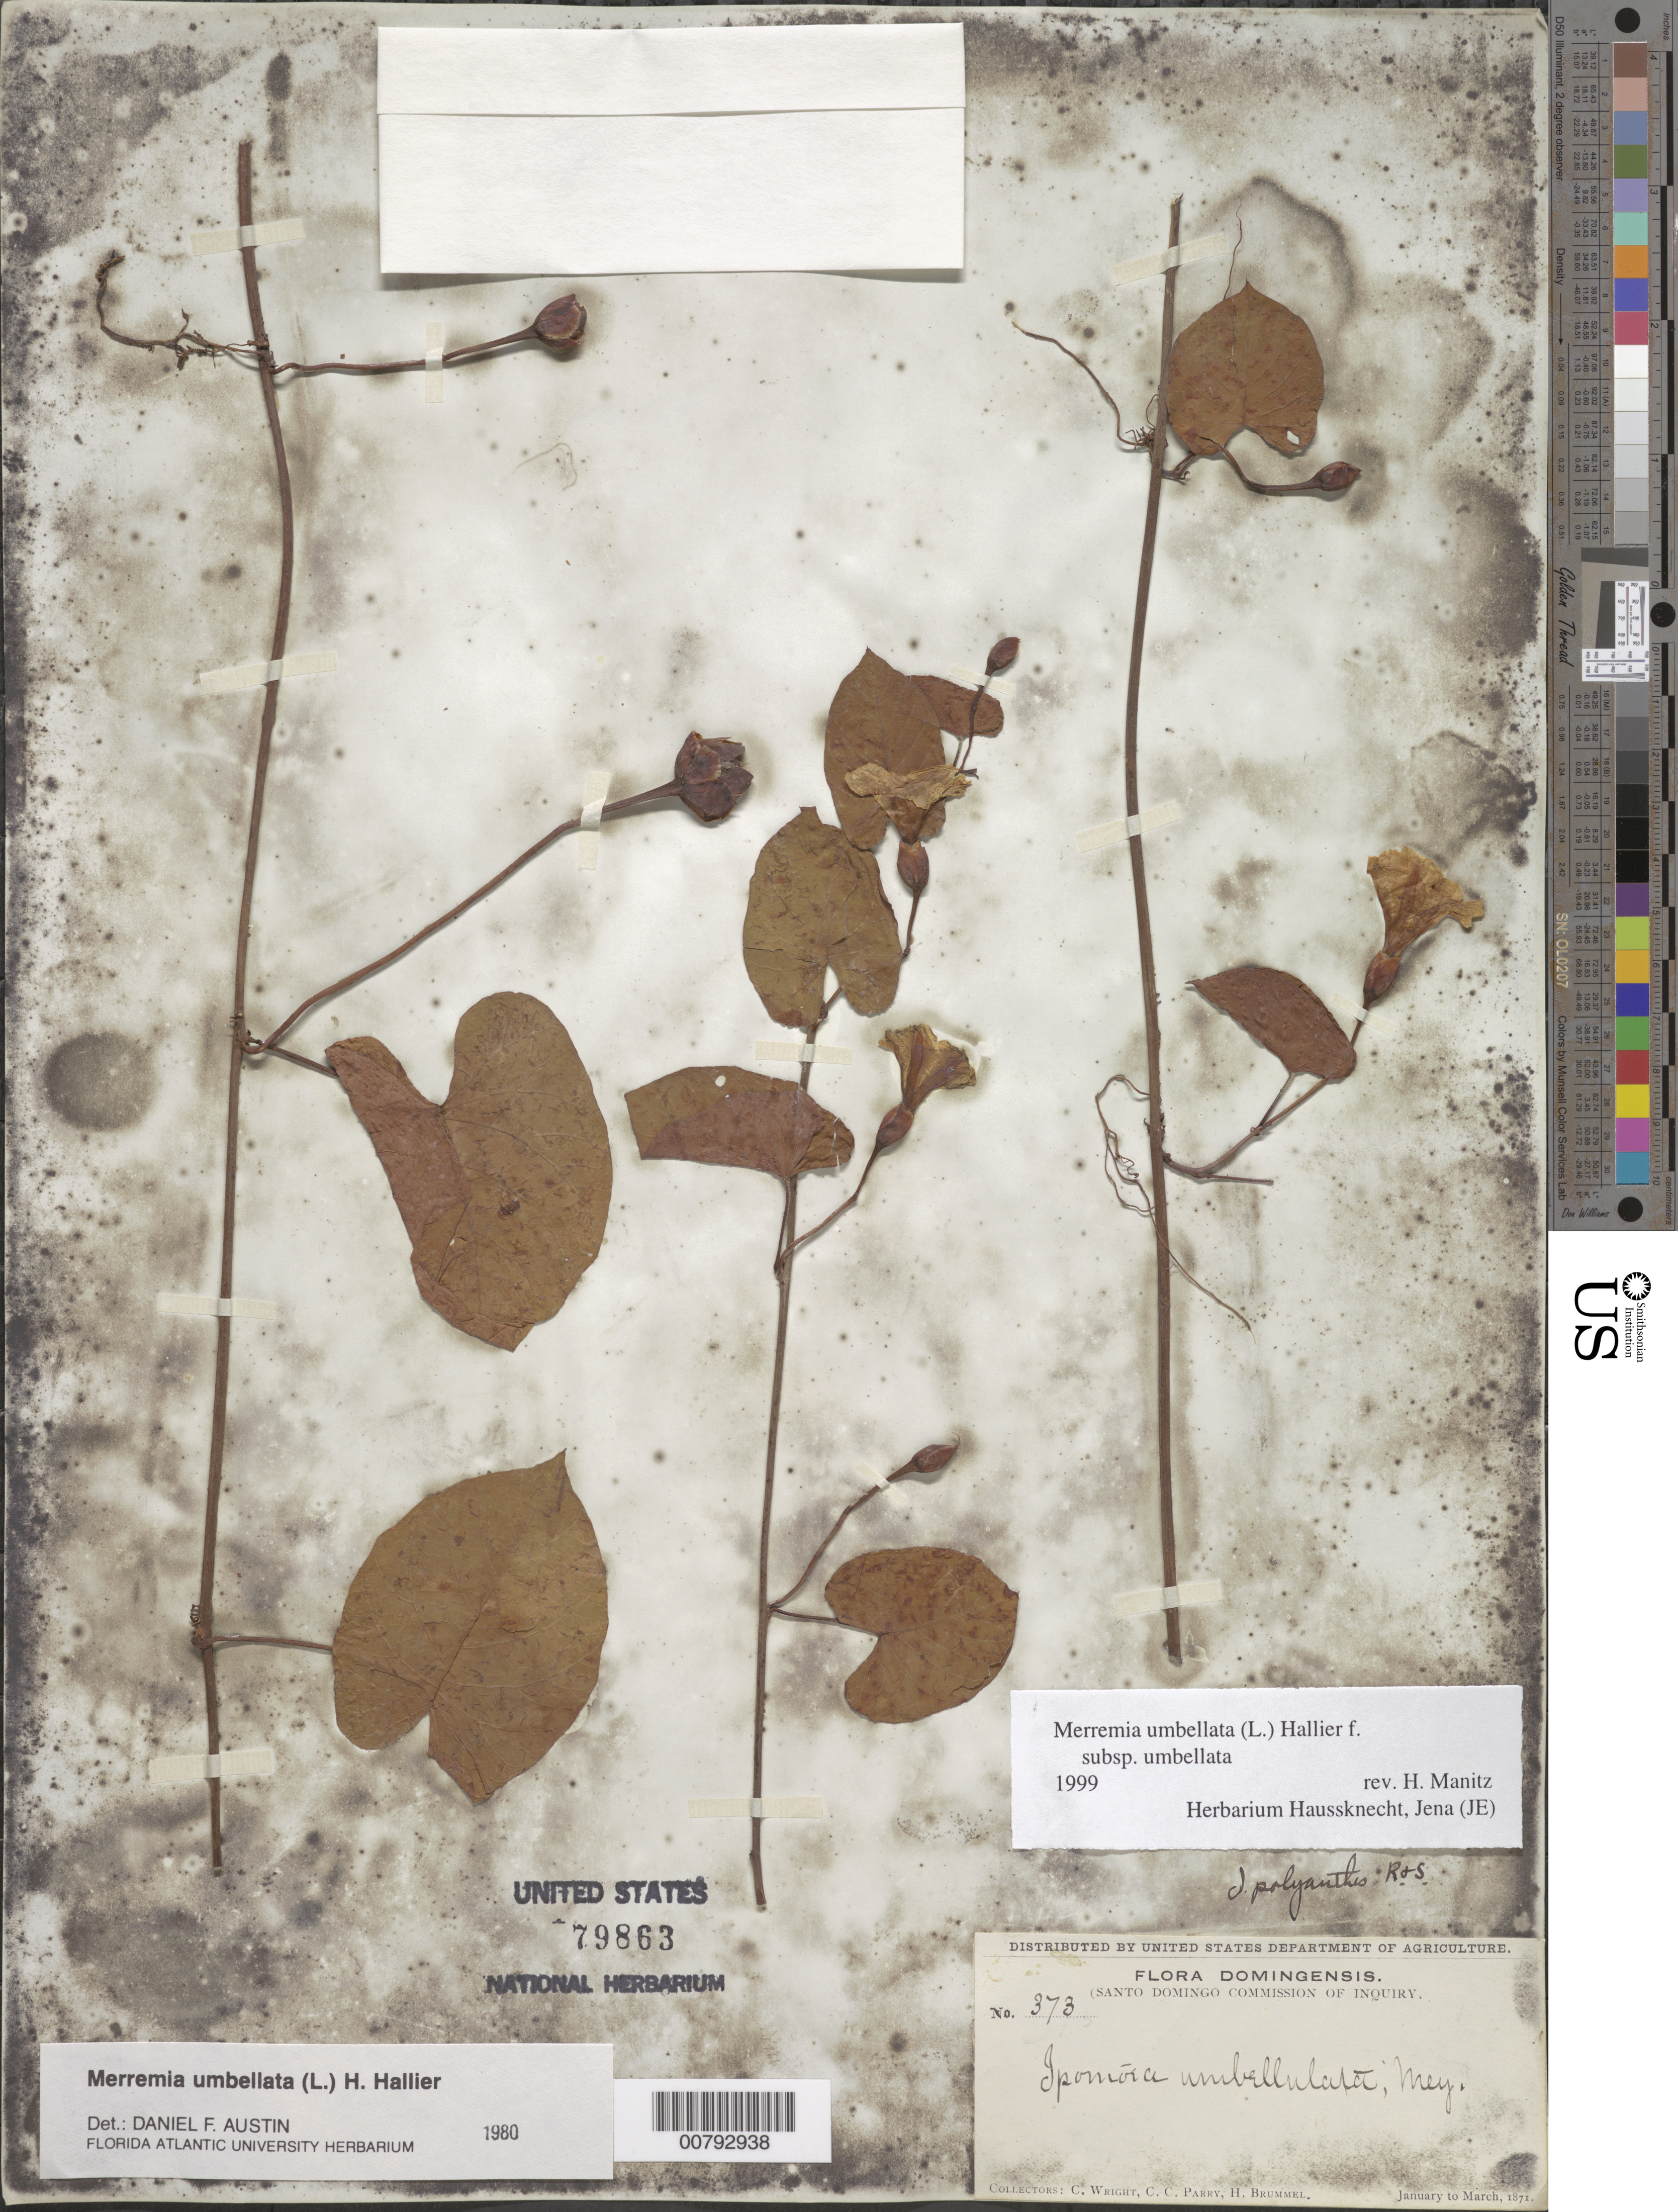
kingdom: Plantae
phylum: Tracheophyta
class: Magnoliopsida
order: Solanales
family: Convolvulaceae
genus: Camonea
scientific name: Camonea umbellata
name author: (L.) A. R. Simões & Staples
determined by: Strong, Mark T., (BOT), Smithsonian Institution - National Museum of Natural History (UNITED STATES)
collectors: C. Wright, C. C. Parry & H. Brummel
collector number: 378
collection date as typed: Jan 1871 to -- Mar 1871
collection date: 1871-01/1871-03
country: Dominican Republic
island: Hispaniola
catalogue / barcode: US 79863